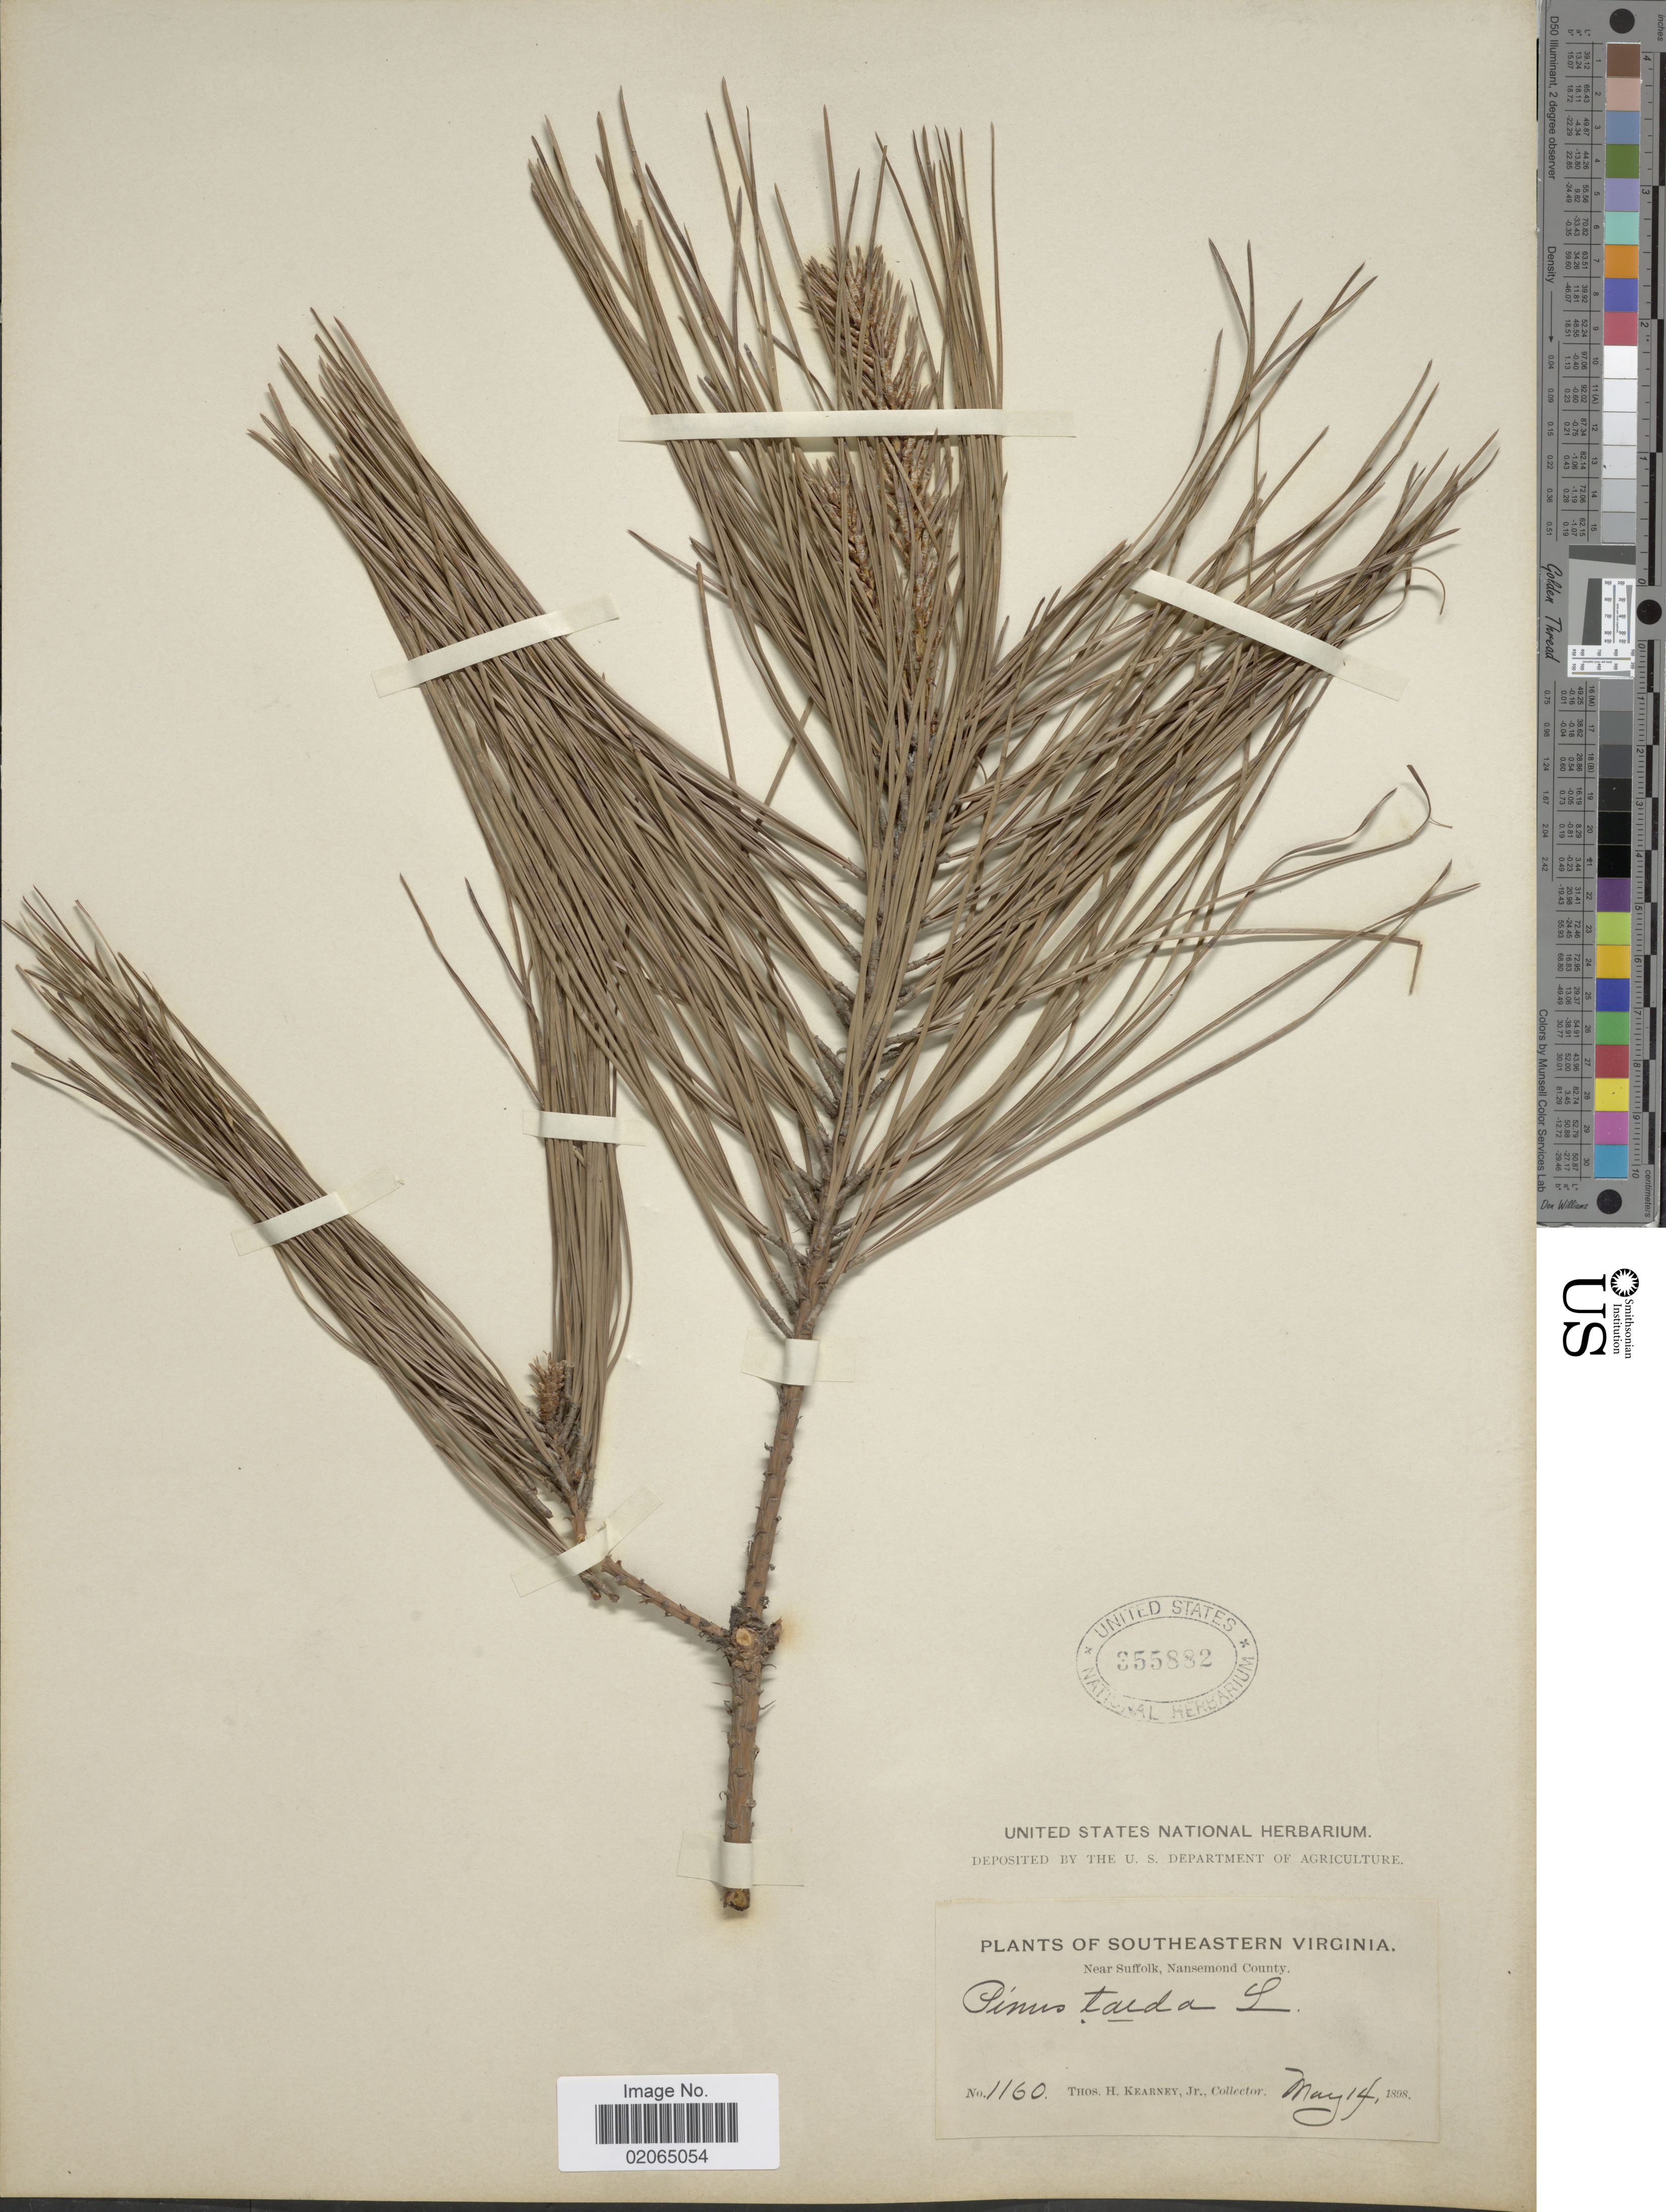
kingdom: Plantae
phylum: Tracheophyta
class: Pinopsida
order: Pinales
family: Pinaceae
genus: Pinus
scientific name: Pinus taeda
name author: L.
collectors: T. H. Kearney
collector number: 1160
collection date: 1898-05-14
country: United States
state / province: Virginia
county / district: City of Suffolk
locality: Southeastern Virginia, Near Suffolk, Nansemond County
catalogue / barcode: US 355882